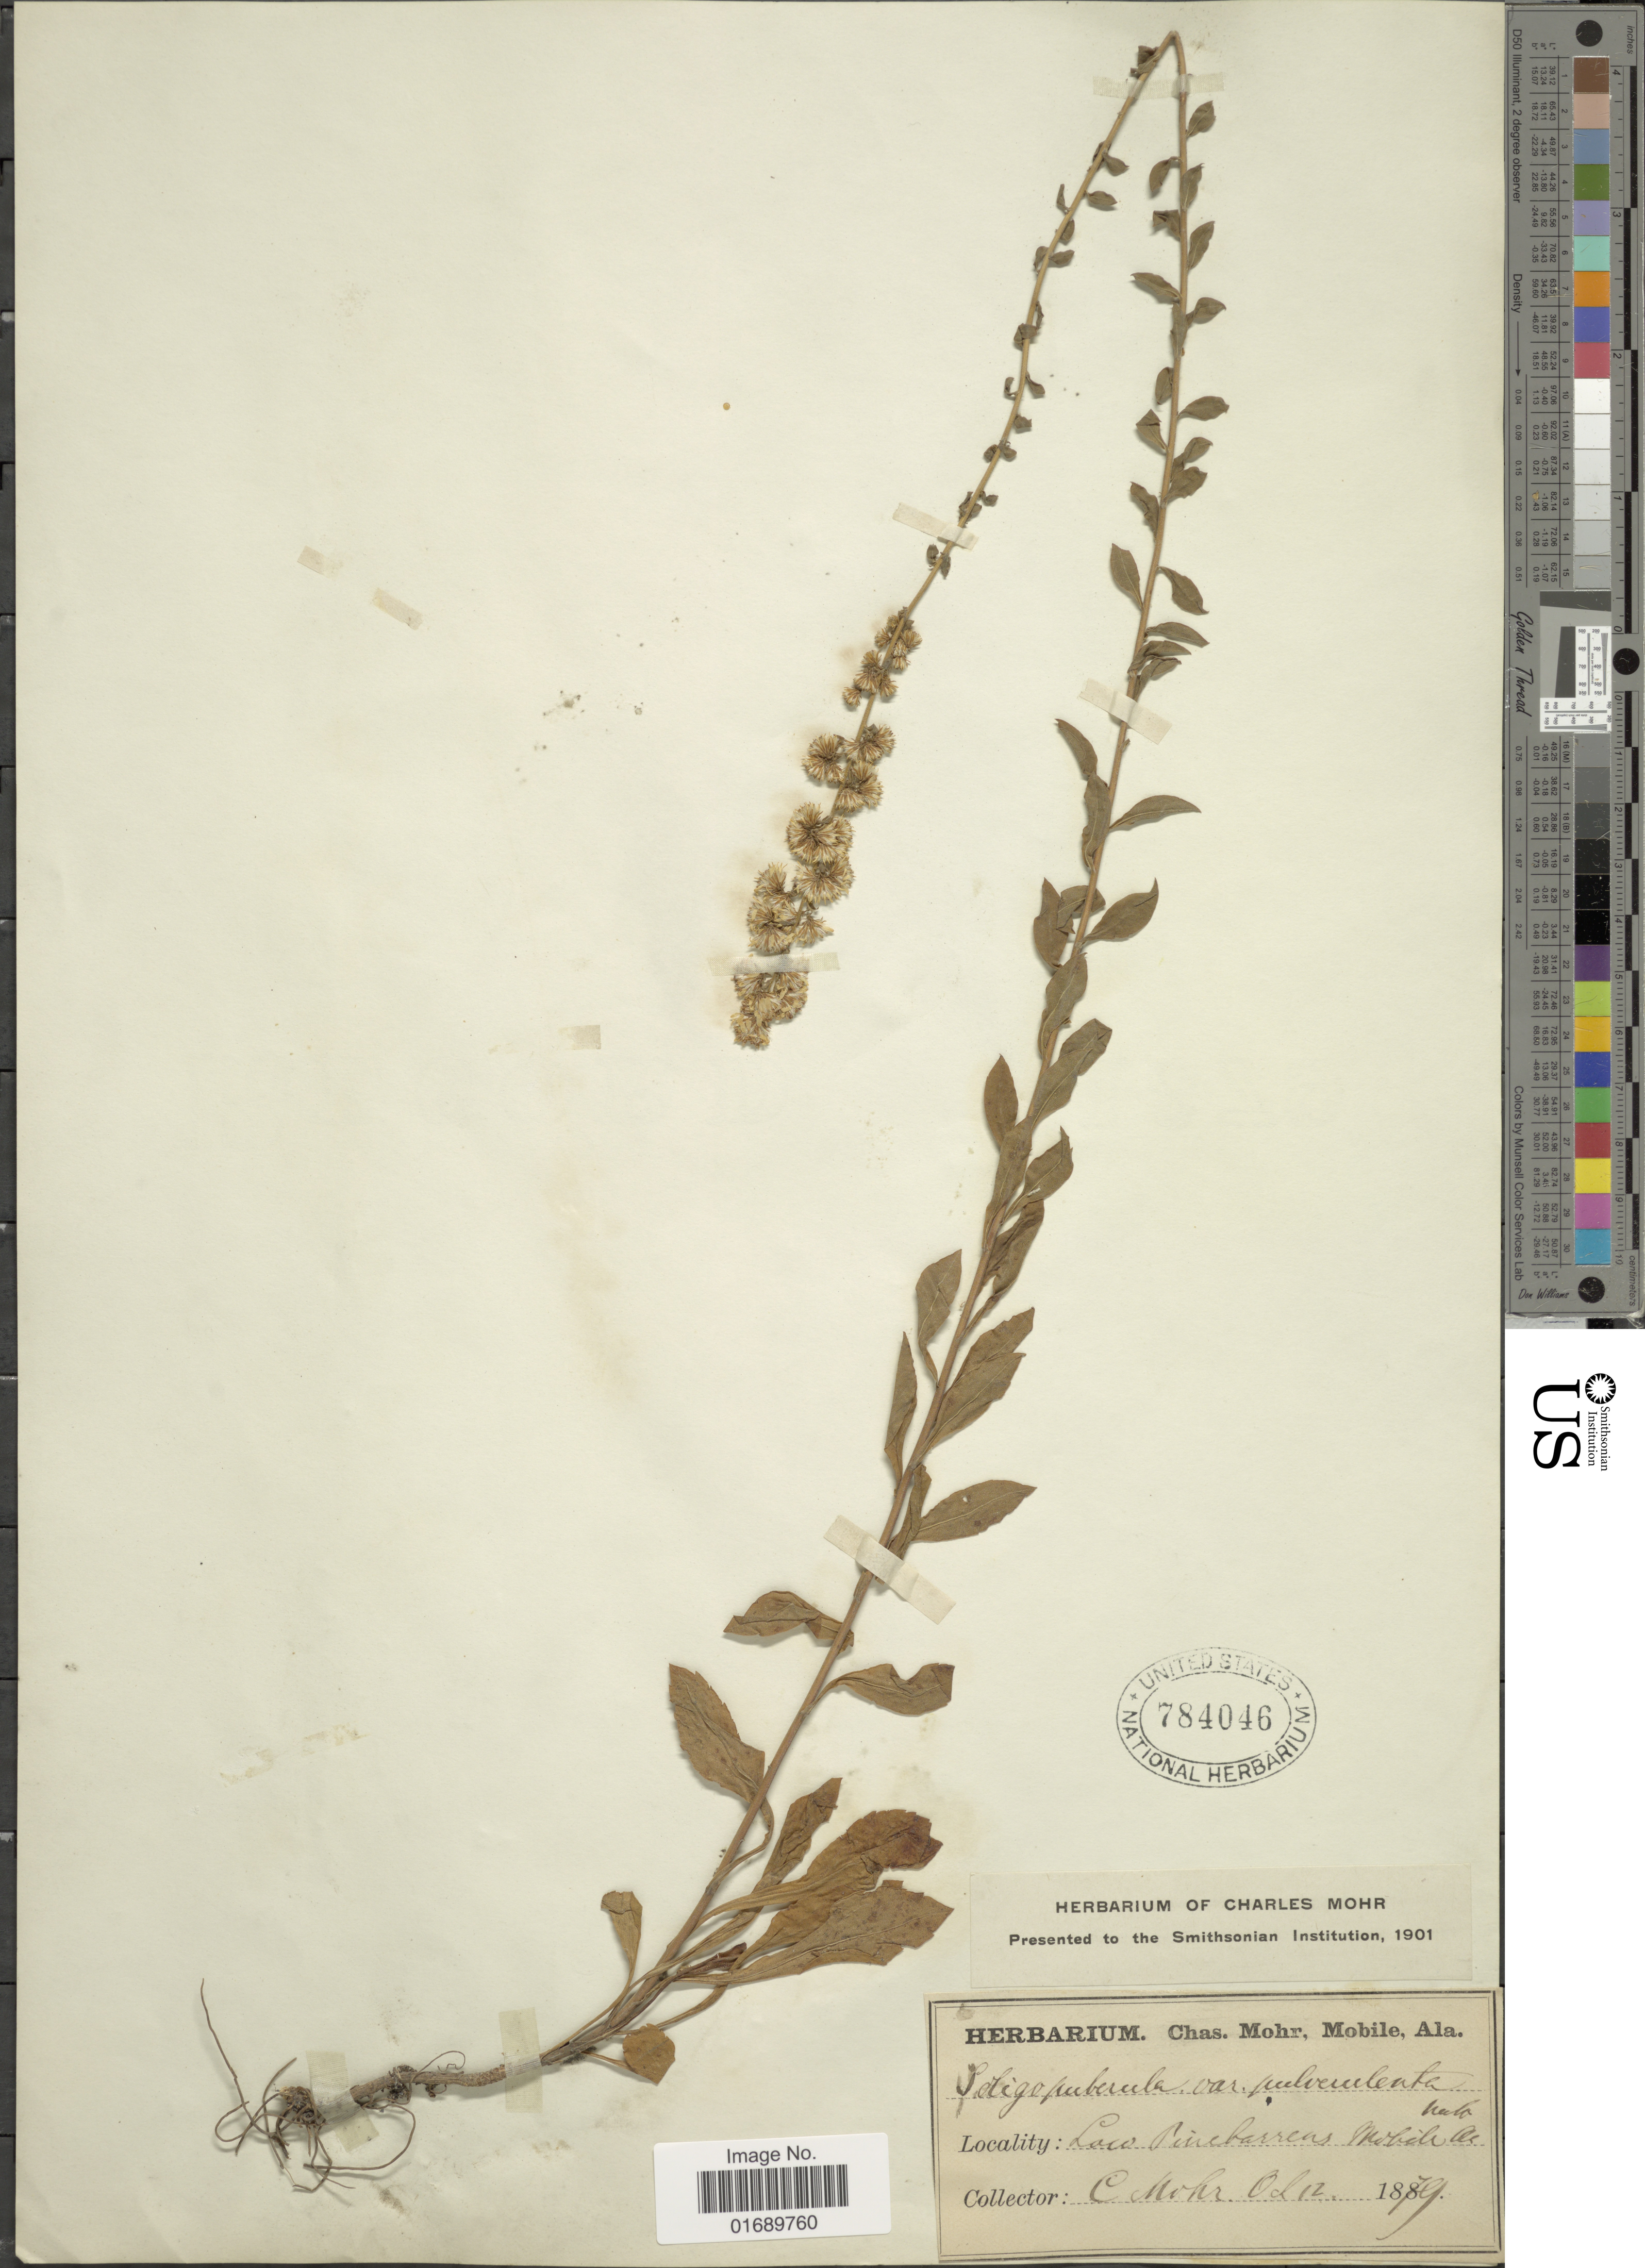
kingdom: Plantae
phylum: Tracheophyta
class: Magnoliopsida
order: Asterales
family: Asteraceae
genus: Solidago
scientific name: Solidago puberula var. pulverulenta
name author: (Nutt.) Chapman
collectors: C. T. Mohr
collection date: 1879-10-12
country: United States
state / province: Alabama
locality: Low Pine barrens Mobile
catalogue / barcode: US 784046